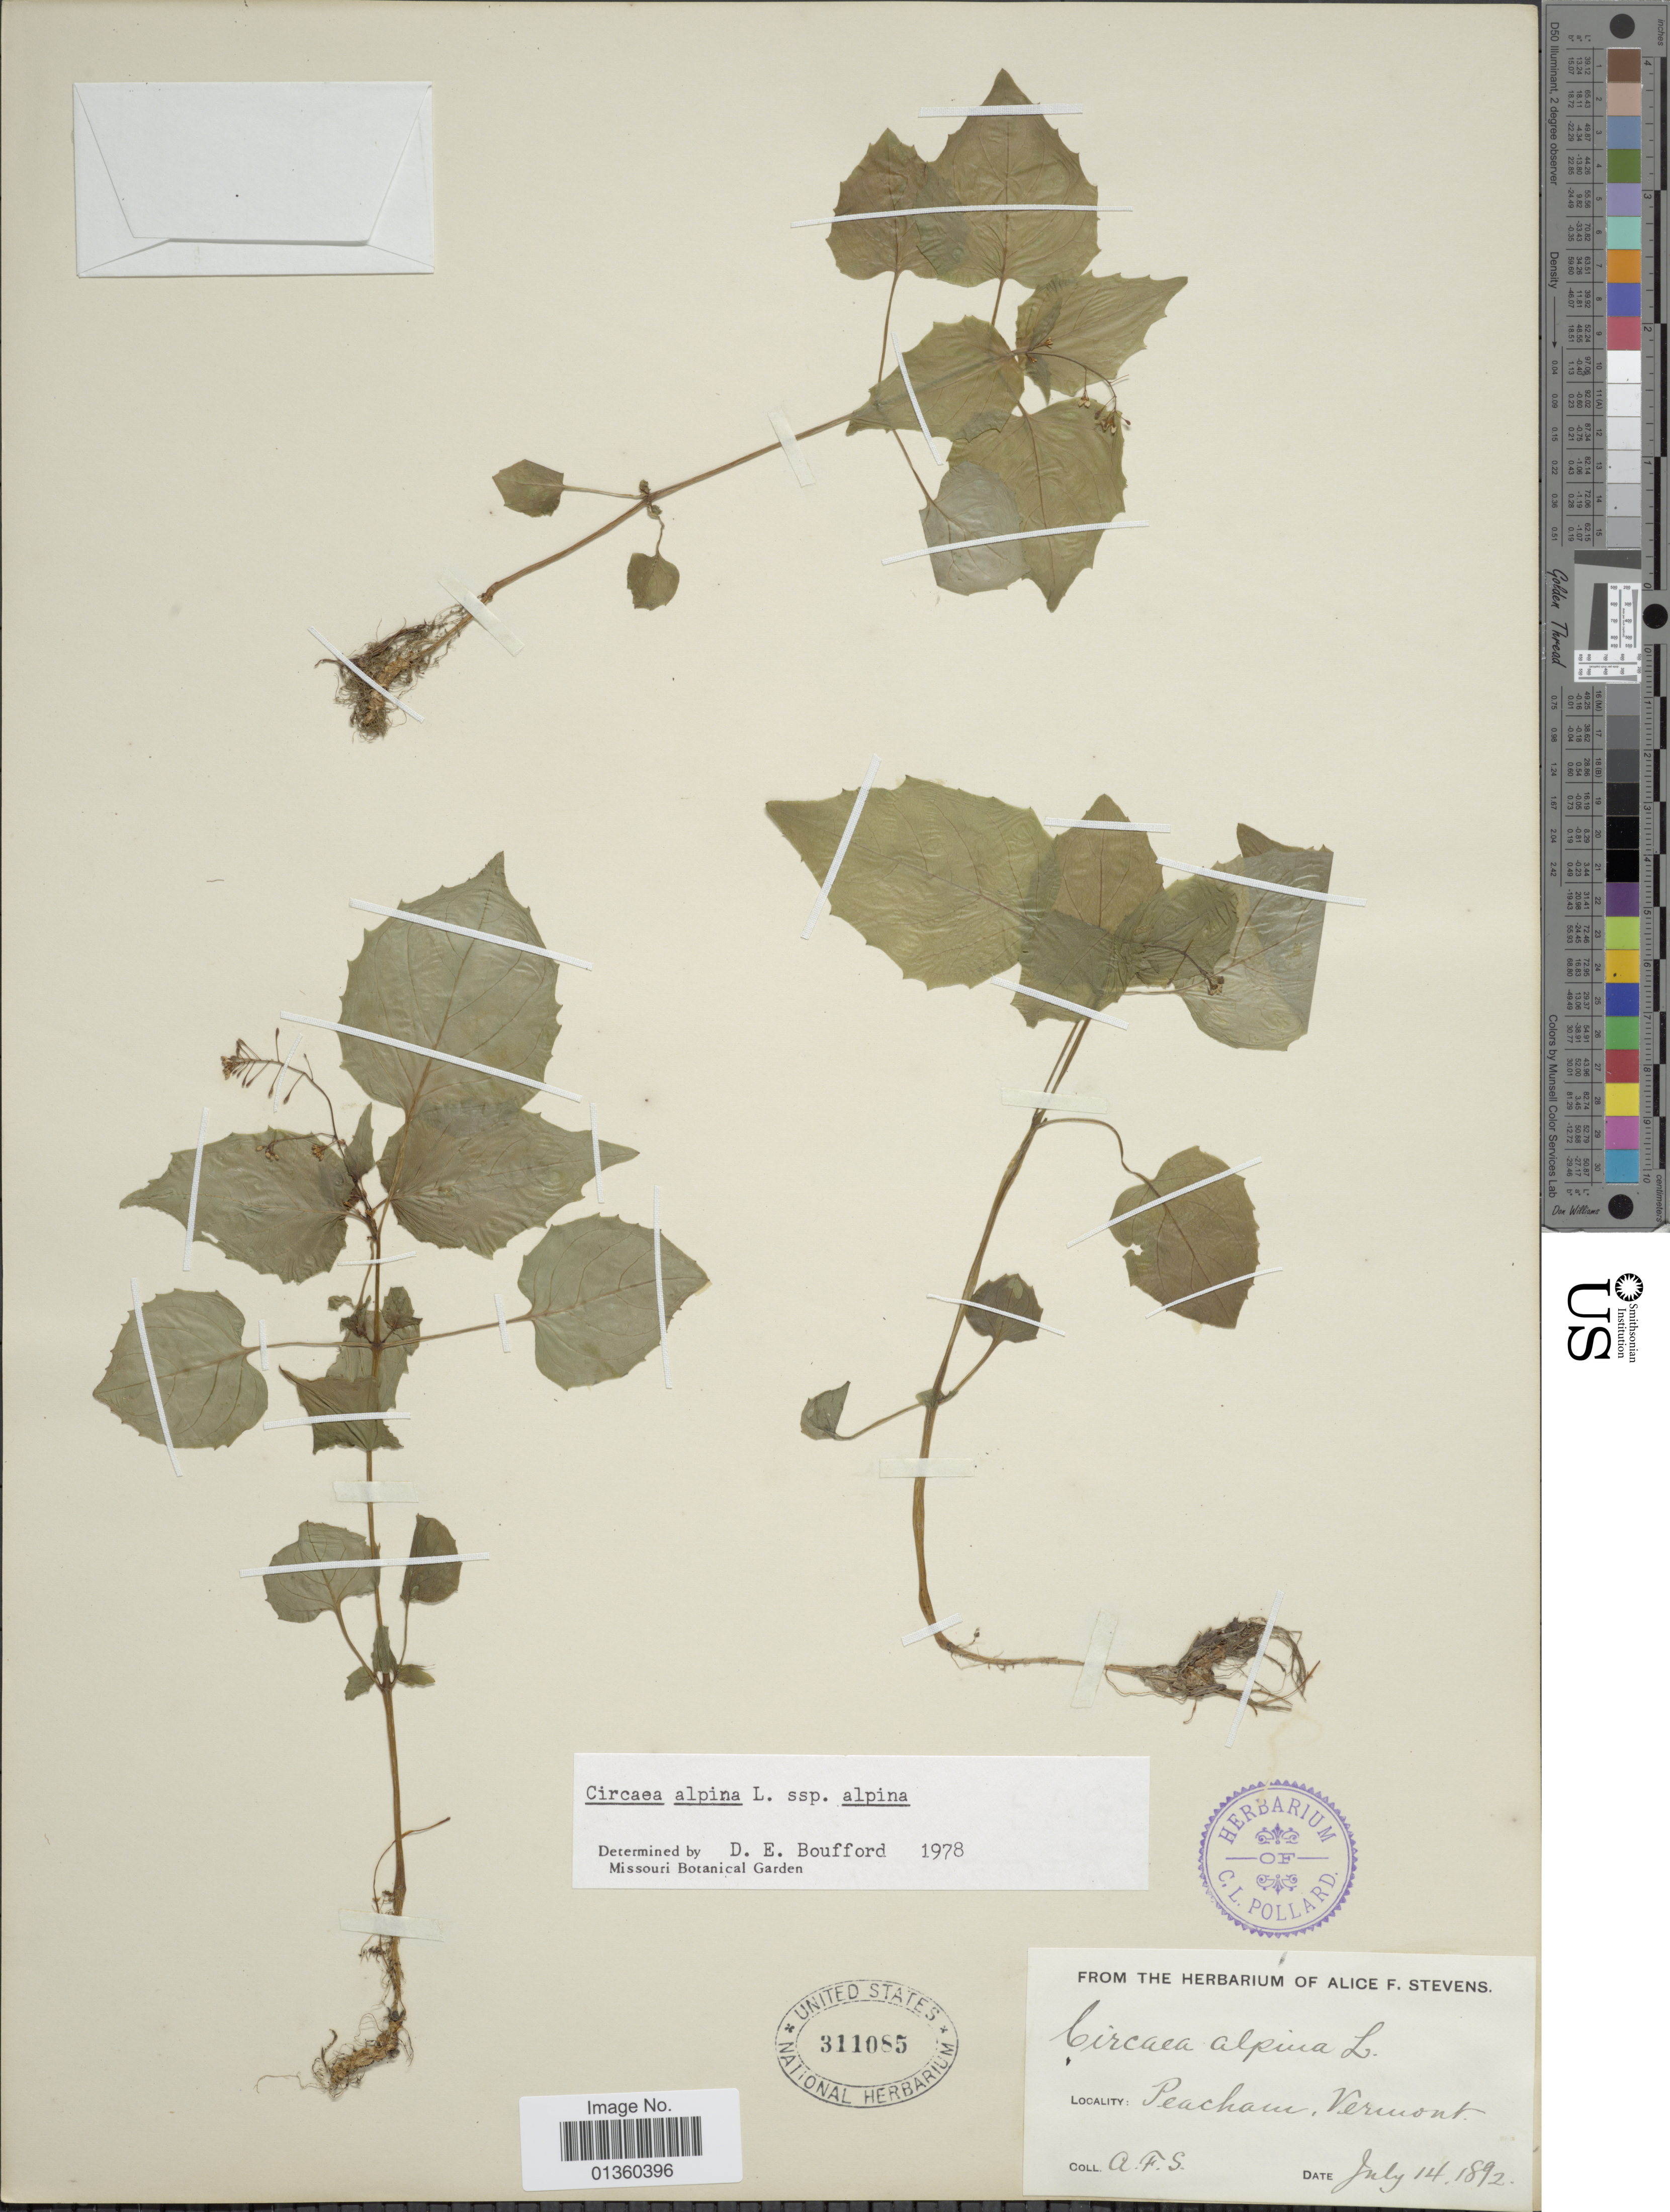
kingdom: Plantae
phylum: Tracheophyta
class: Magnoliopsida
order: Myrtales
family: Onagraceae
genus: Circaea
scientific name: Circaea alpina subsp. alpina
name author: L.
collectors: A. Stevens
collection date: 1892-07-14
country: United States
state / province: Vermont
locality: Peacham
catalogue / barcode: US 311085